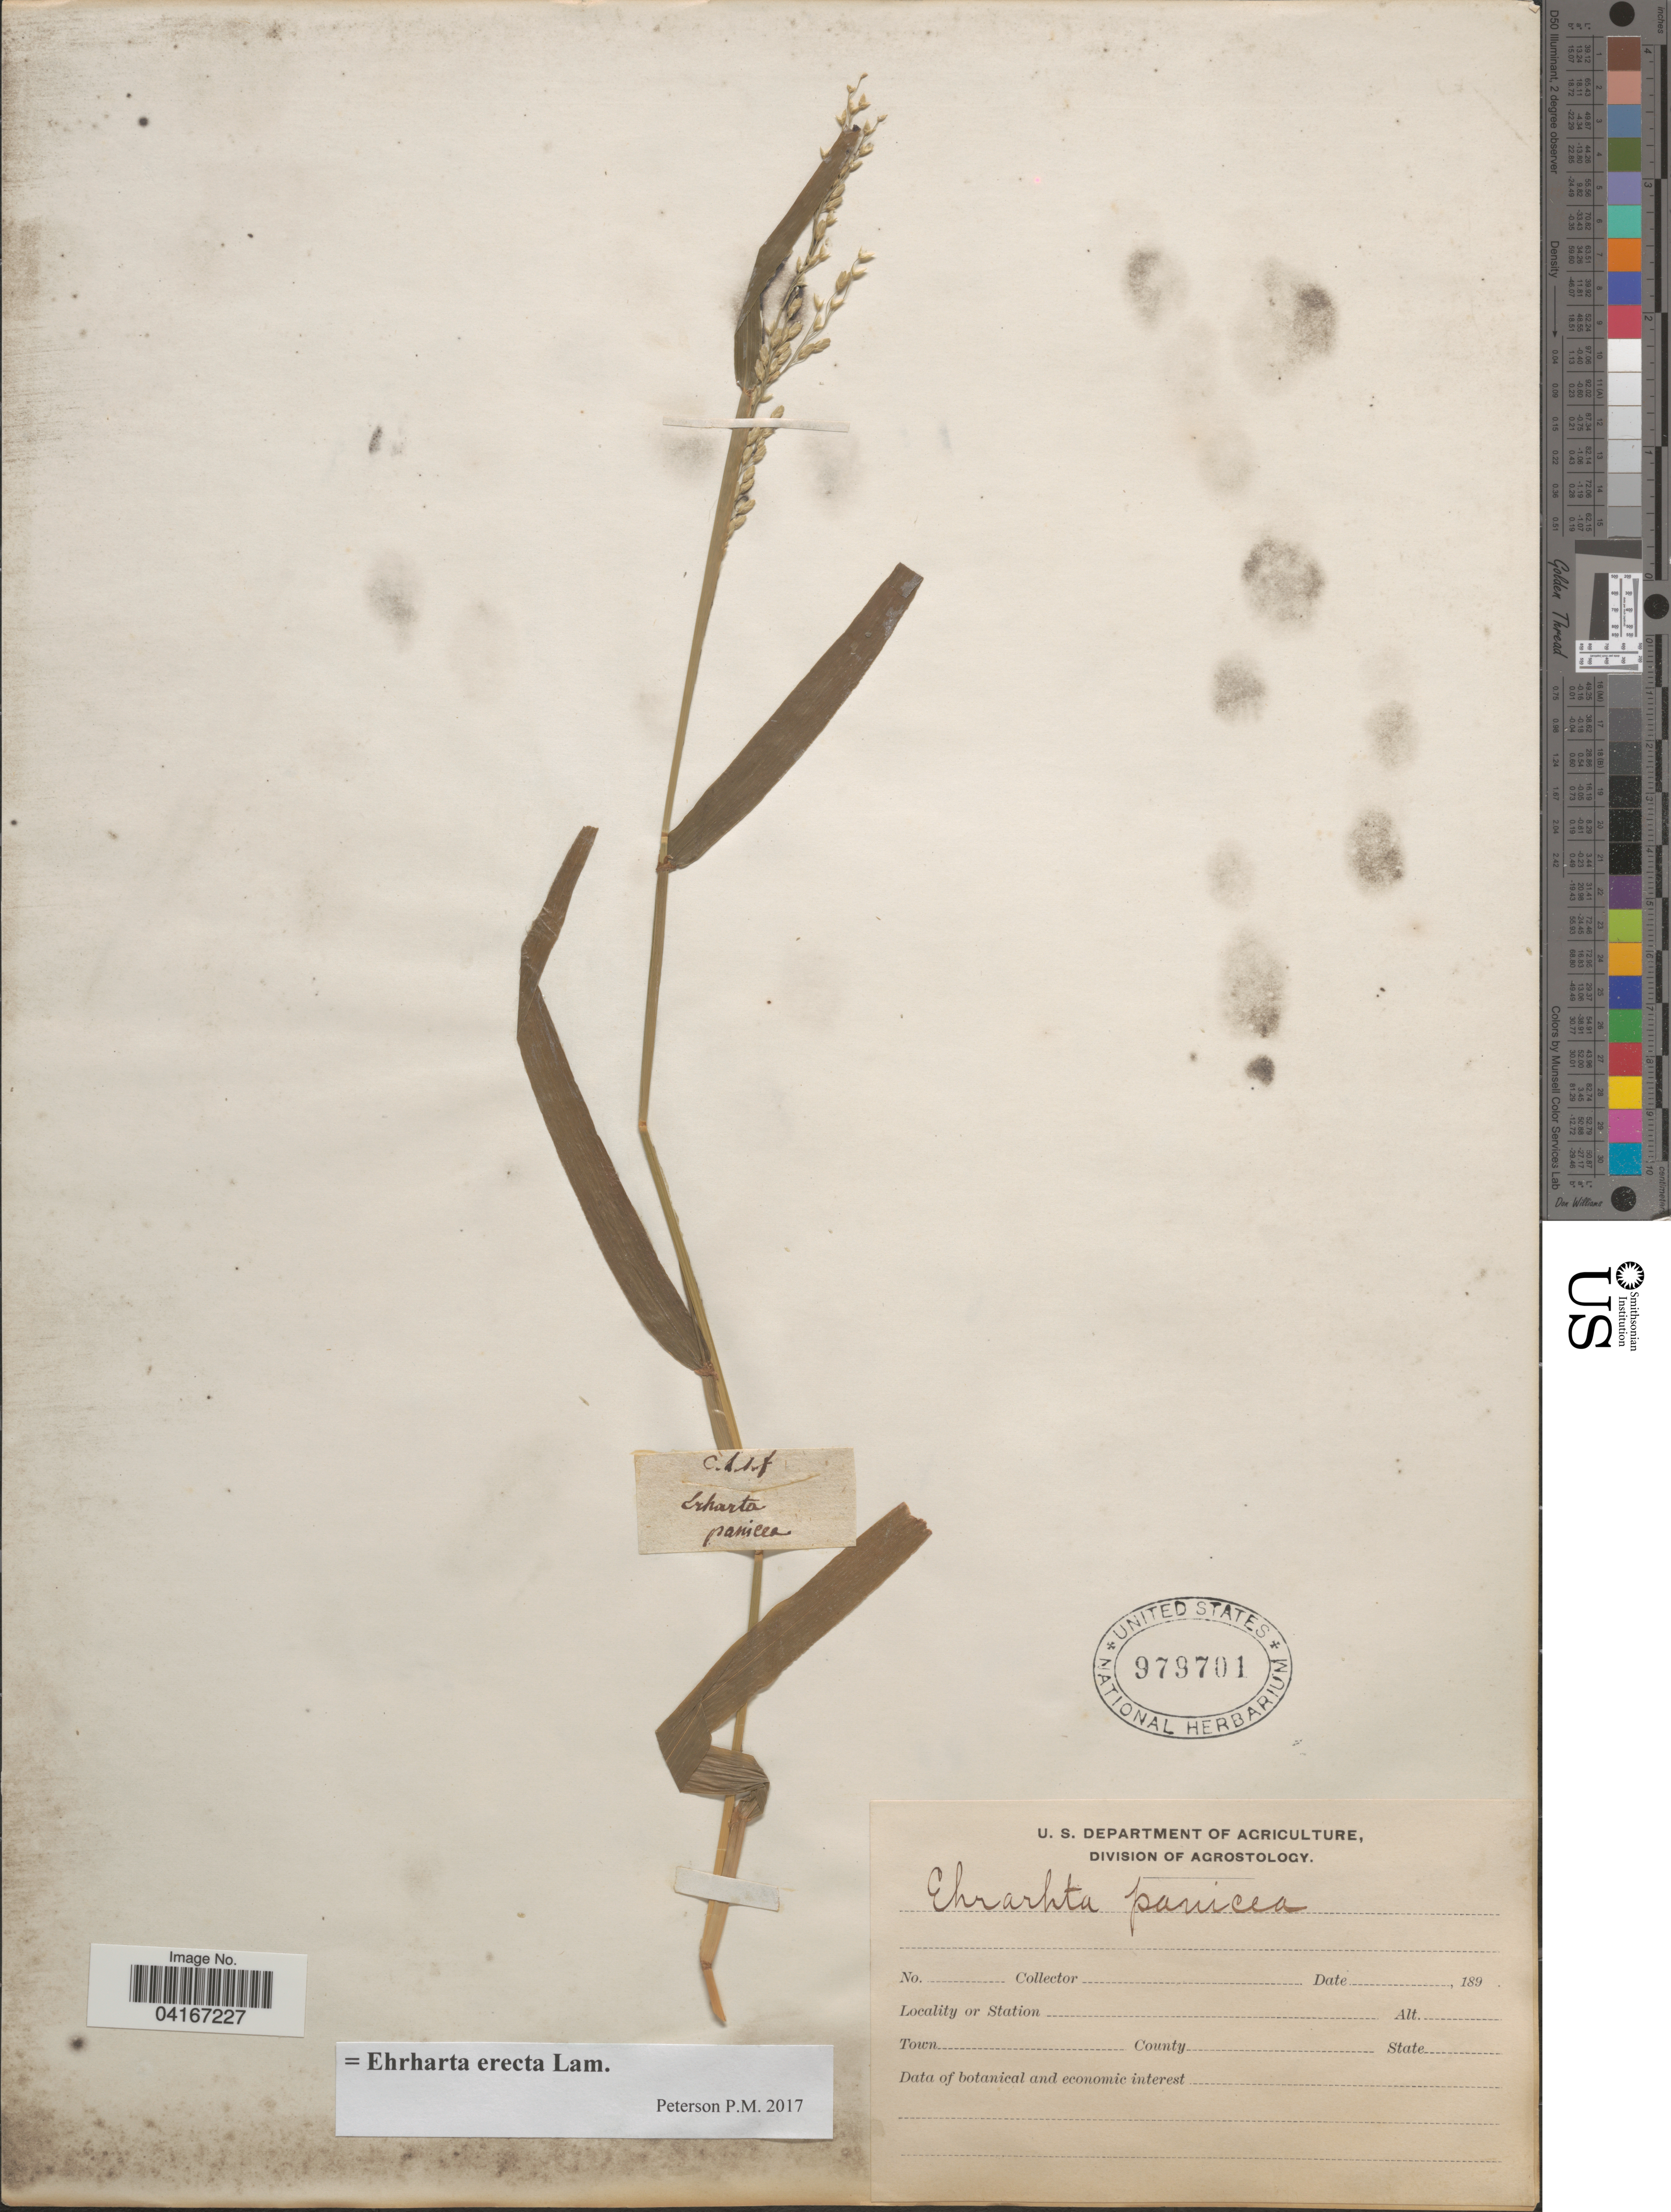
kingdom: Plantae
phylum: Tracheophyta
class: Liliopsida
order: Poales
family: Poaceae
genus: Ehrharta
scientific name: Ehrharta erecta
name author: Lam.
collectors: U.S. Department of Agriculture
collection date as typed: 189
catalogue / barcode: US 979701